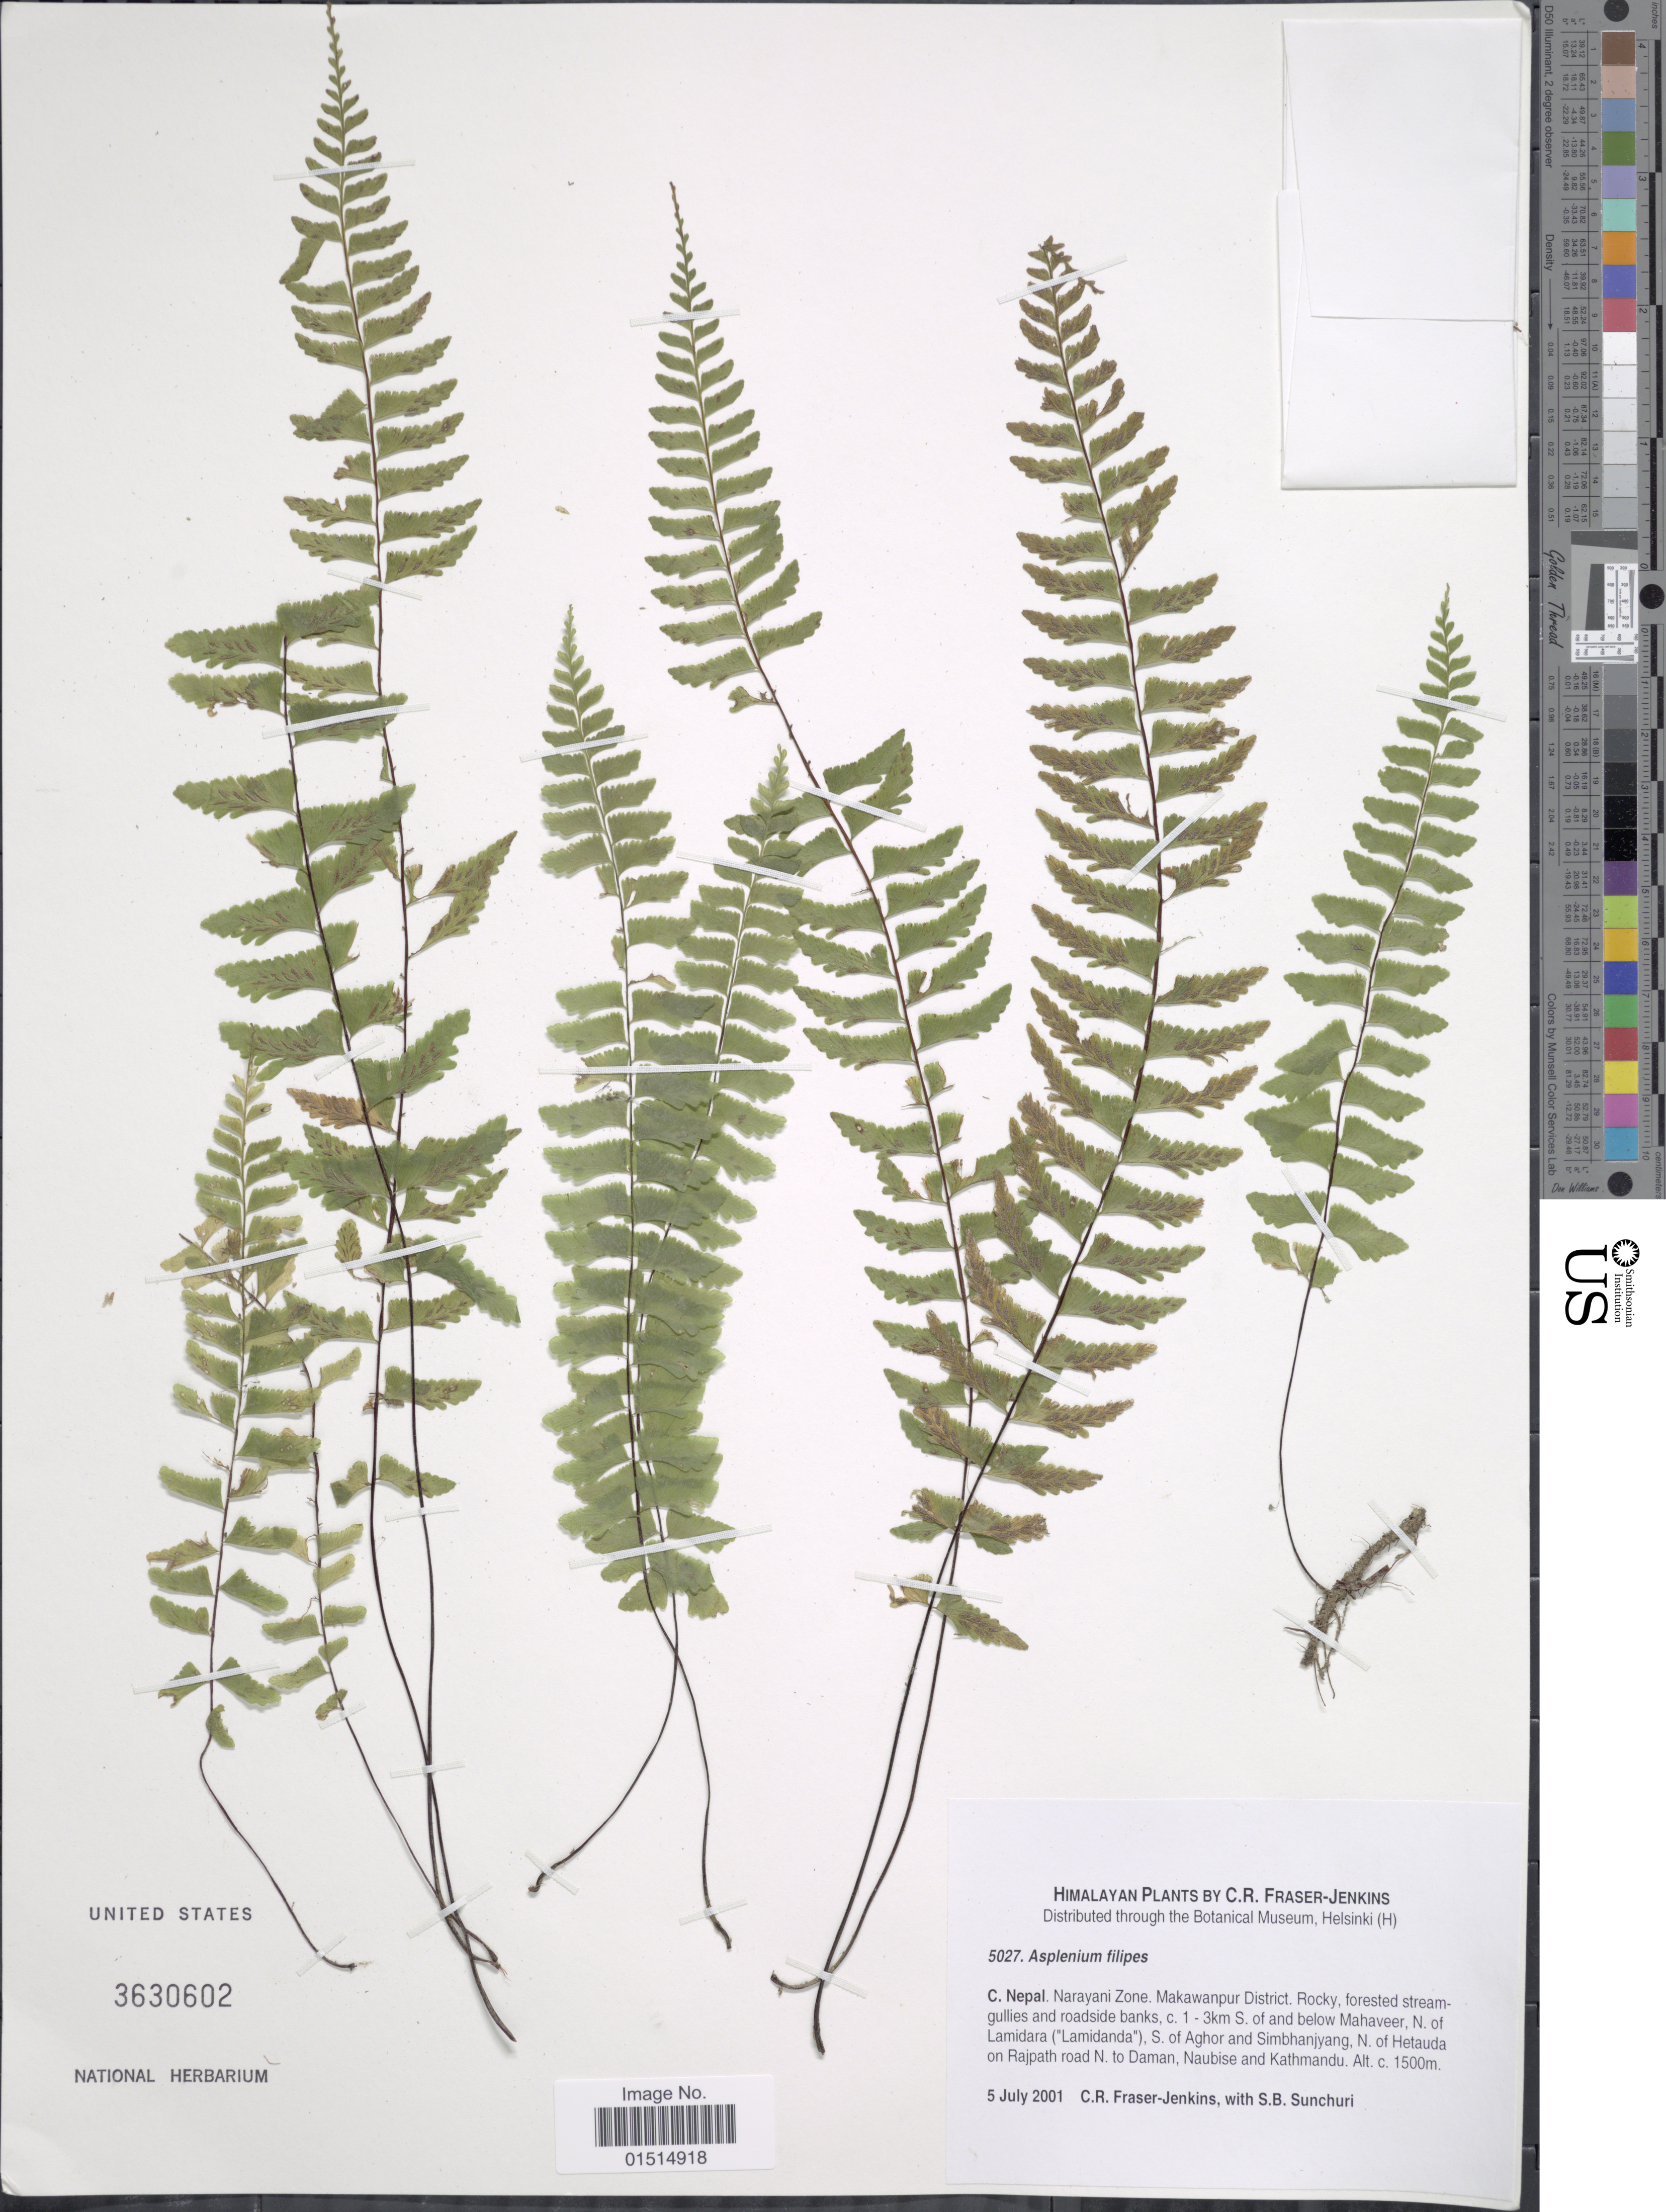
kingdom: Plantae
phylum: Tracheophyta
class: Polypodiopsida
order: Polypodiales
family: Aspleniaceae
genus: Asplenium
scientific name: Asplenium filipes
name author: Copel.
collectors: C. R. Fraser-Jenkins & S. Sunchuri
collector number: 5027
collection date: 2001-07-05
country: Nepal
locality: C.Nepal. Narayani Zone. Makawanpur District. Rocky forested streamgullies and roadsides banks, c. 1-3 km S. of and below Mahaveer N of Lamidara S of Aghor and Simbhanjyang N of Hetauda on Rajpath road to Daman, Naubise and Kathmandu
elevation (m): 1500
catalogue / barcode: US 3630602